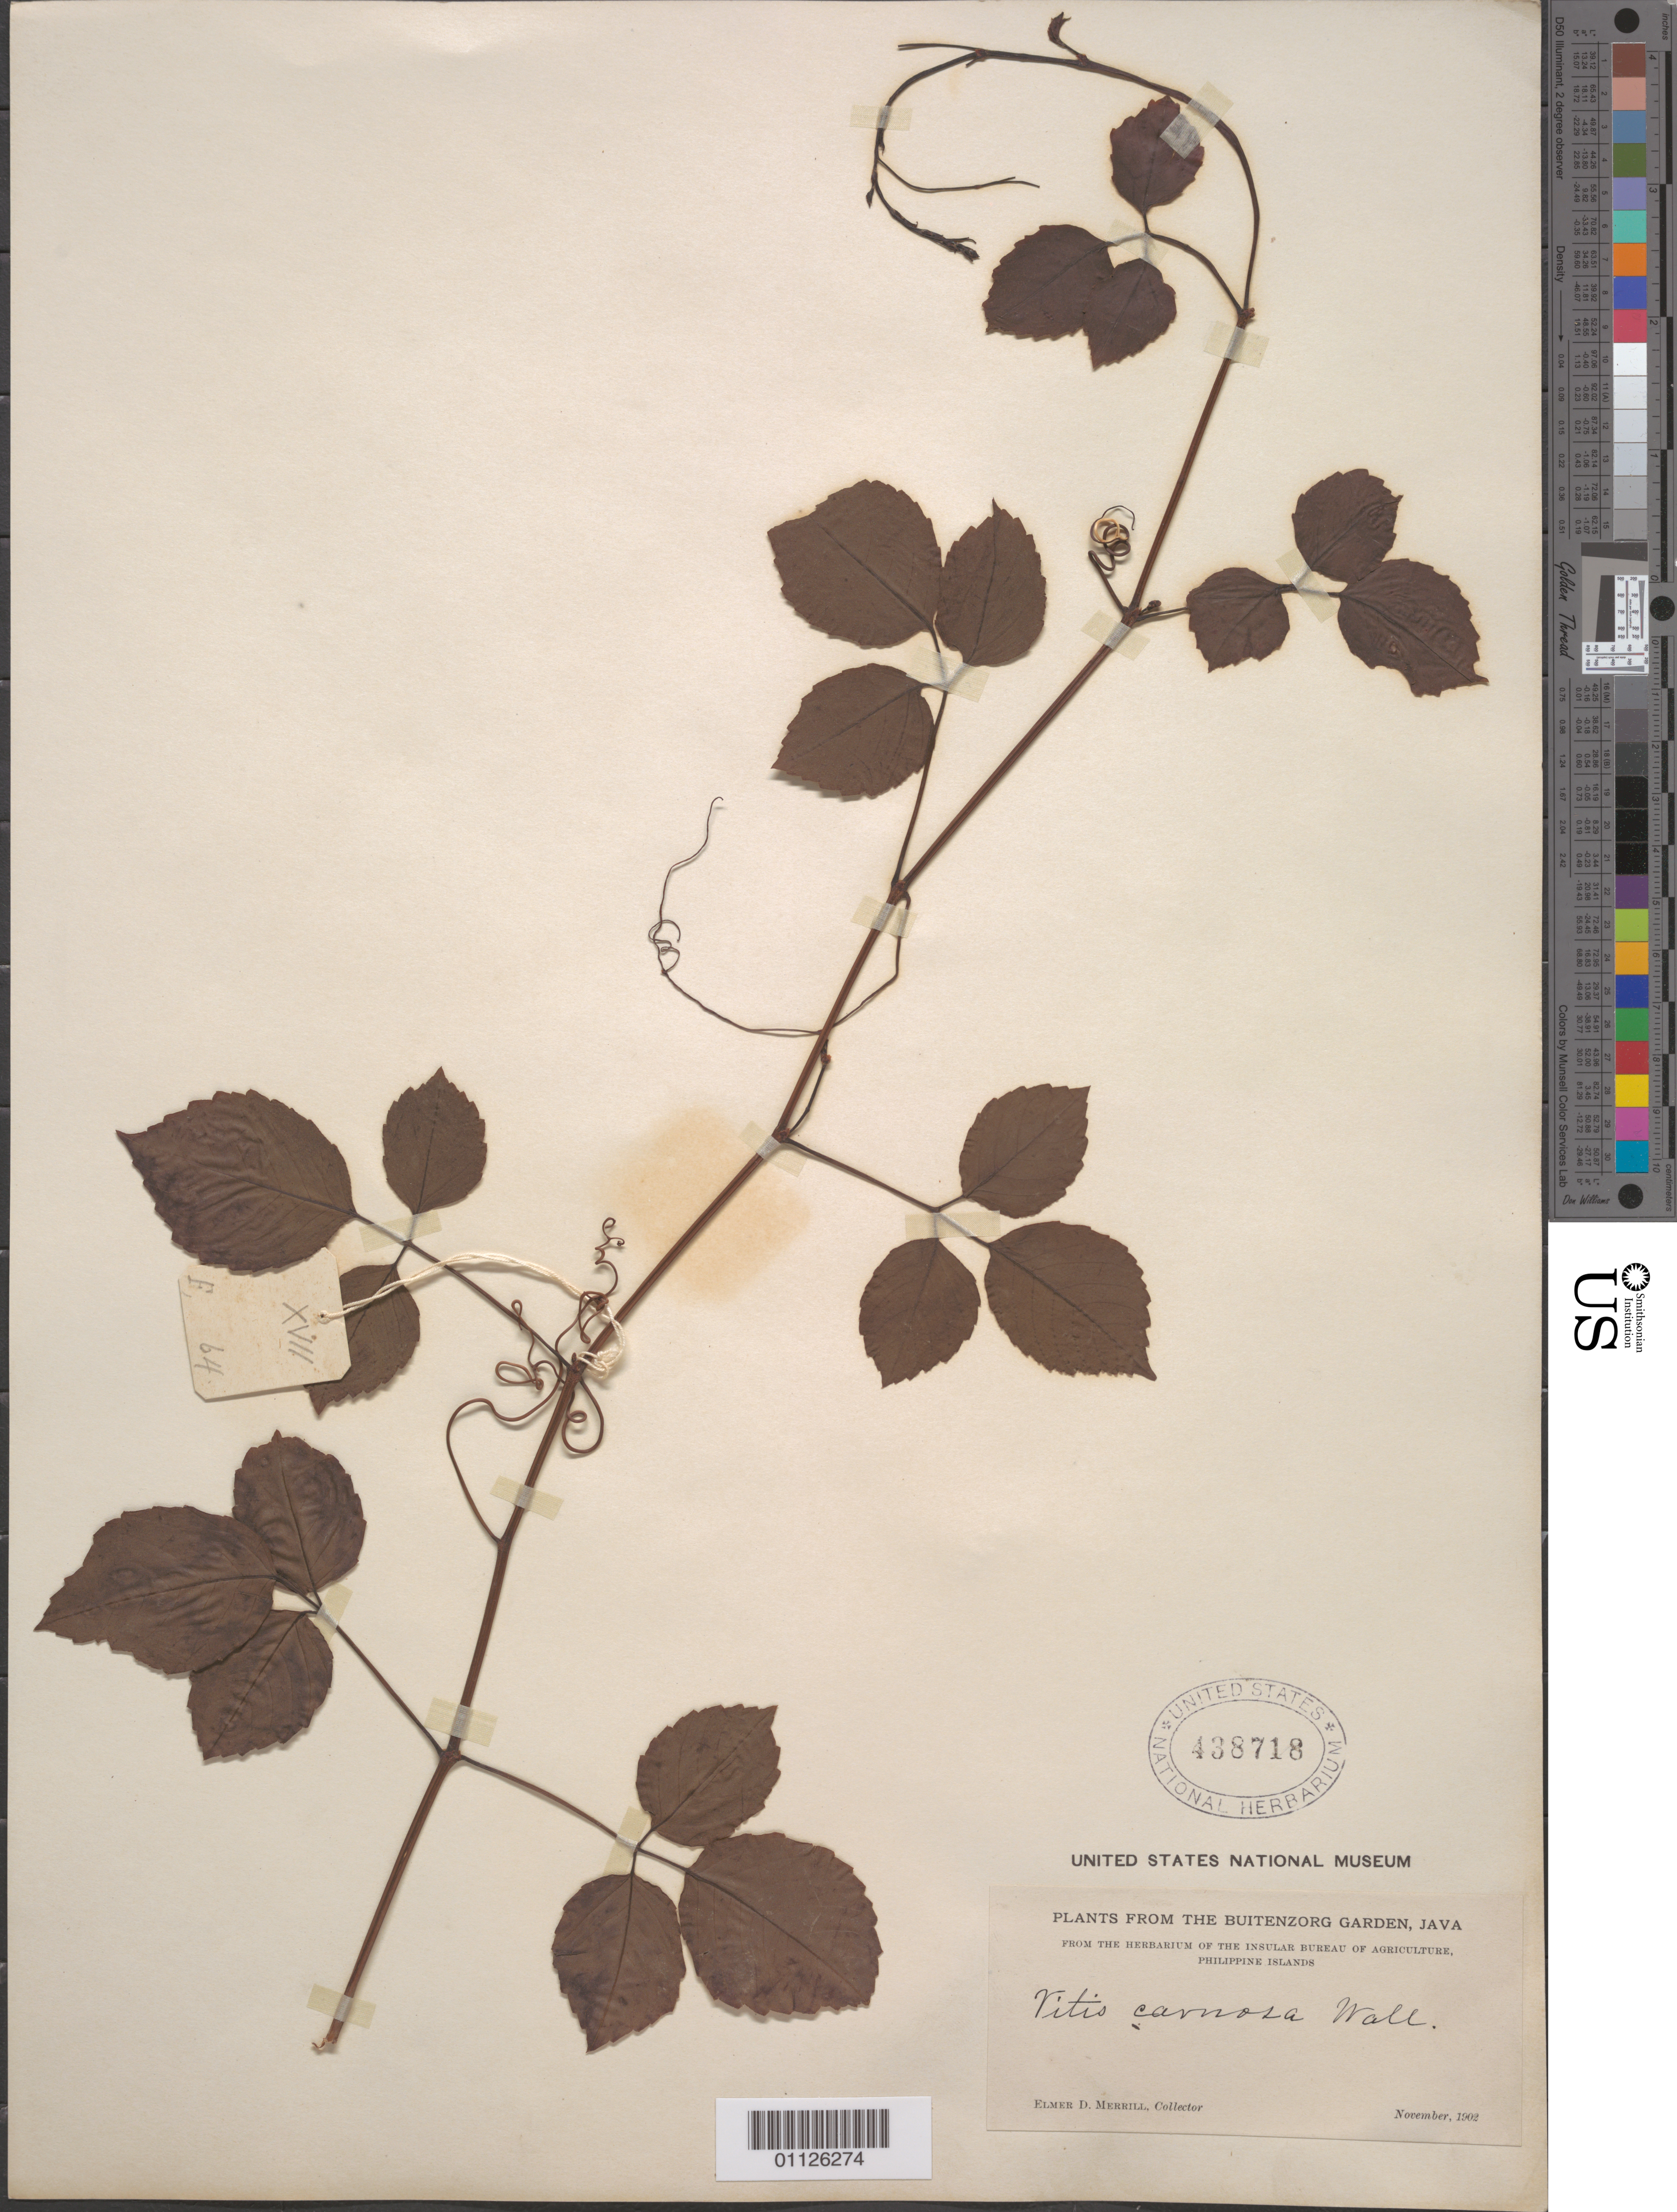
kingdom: Plantae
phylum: Tracheophyta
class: Magnoliopsida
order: Vitales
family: Vitaceae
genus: Causonis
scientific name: Causonis trifolia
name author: (L.) Mabb. & J. Wen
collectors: E. D. Merrill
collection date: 1902-11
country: Philippines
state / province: Central Visayas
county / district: Negros Oriental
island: Negros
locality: Java.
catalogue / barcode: US 438718